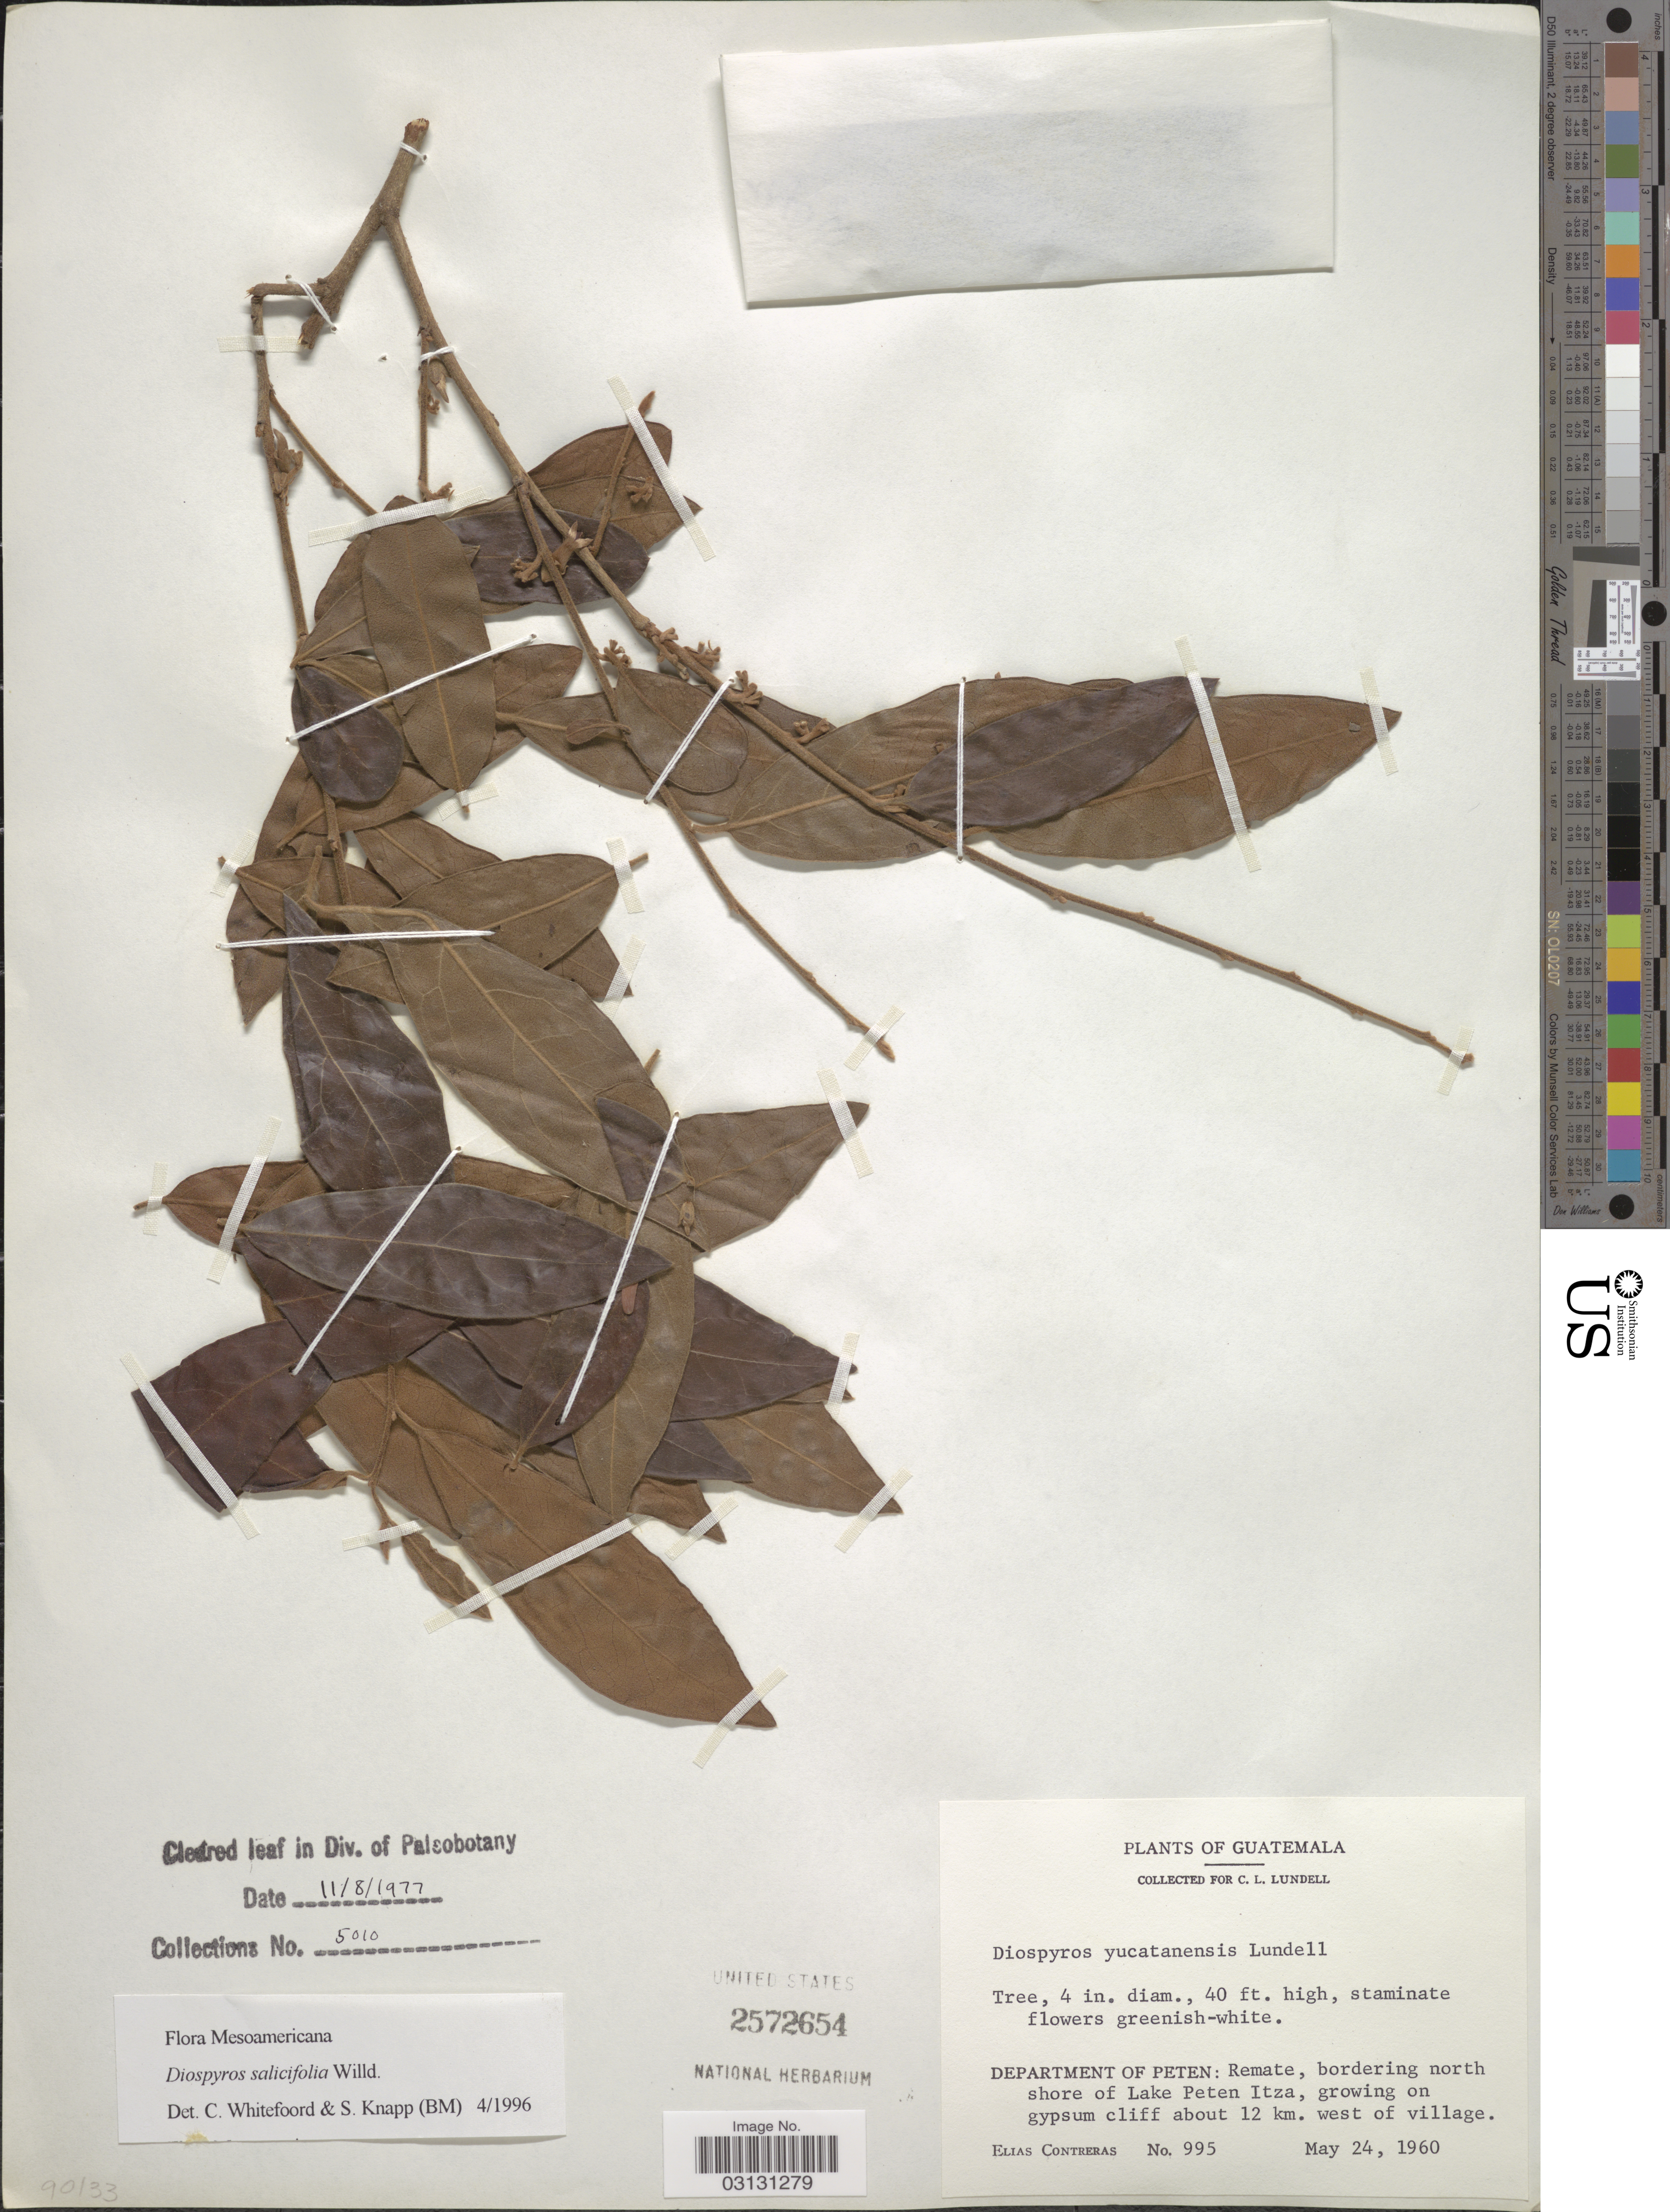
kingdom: Plantae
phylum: Tracheophyta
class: Magnoliopsida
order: Ericales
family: Ebenaceae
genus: Diospyros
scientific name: Diospyros salicifolia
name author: Humb. & Bonpl. ex Willd.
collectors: E. Contreras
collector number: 995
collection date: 1960-05-24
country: Guatemala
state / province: El Petén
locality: Departmento of Peten: Remate, bordering north shore of Lake Peten Itza, growing on gypsum cliff about 12 km. west of village.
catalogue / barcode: US 2572654